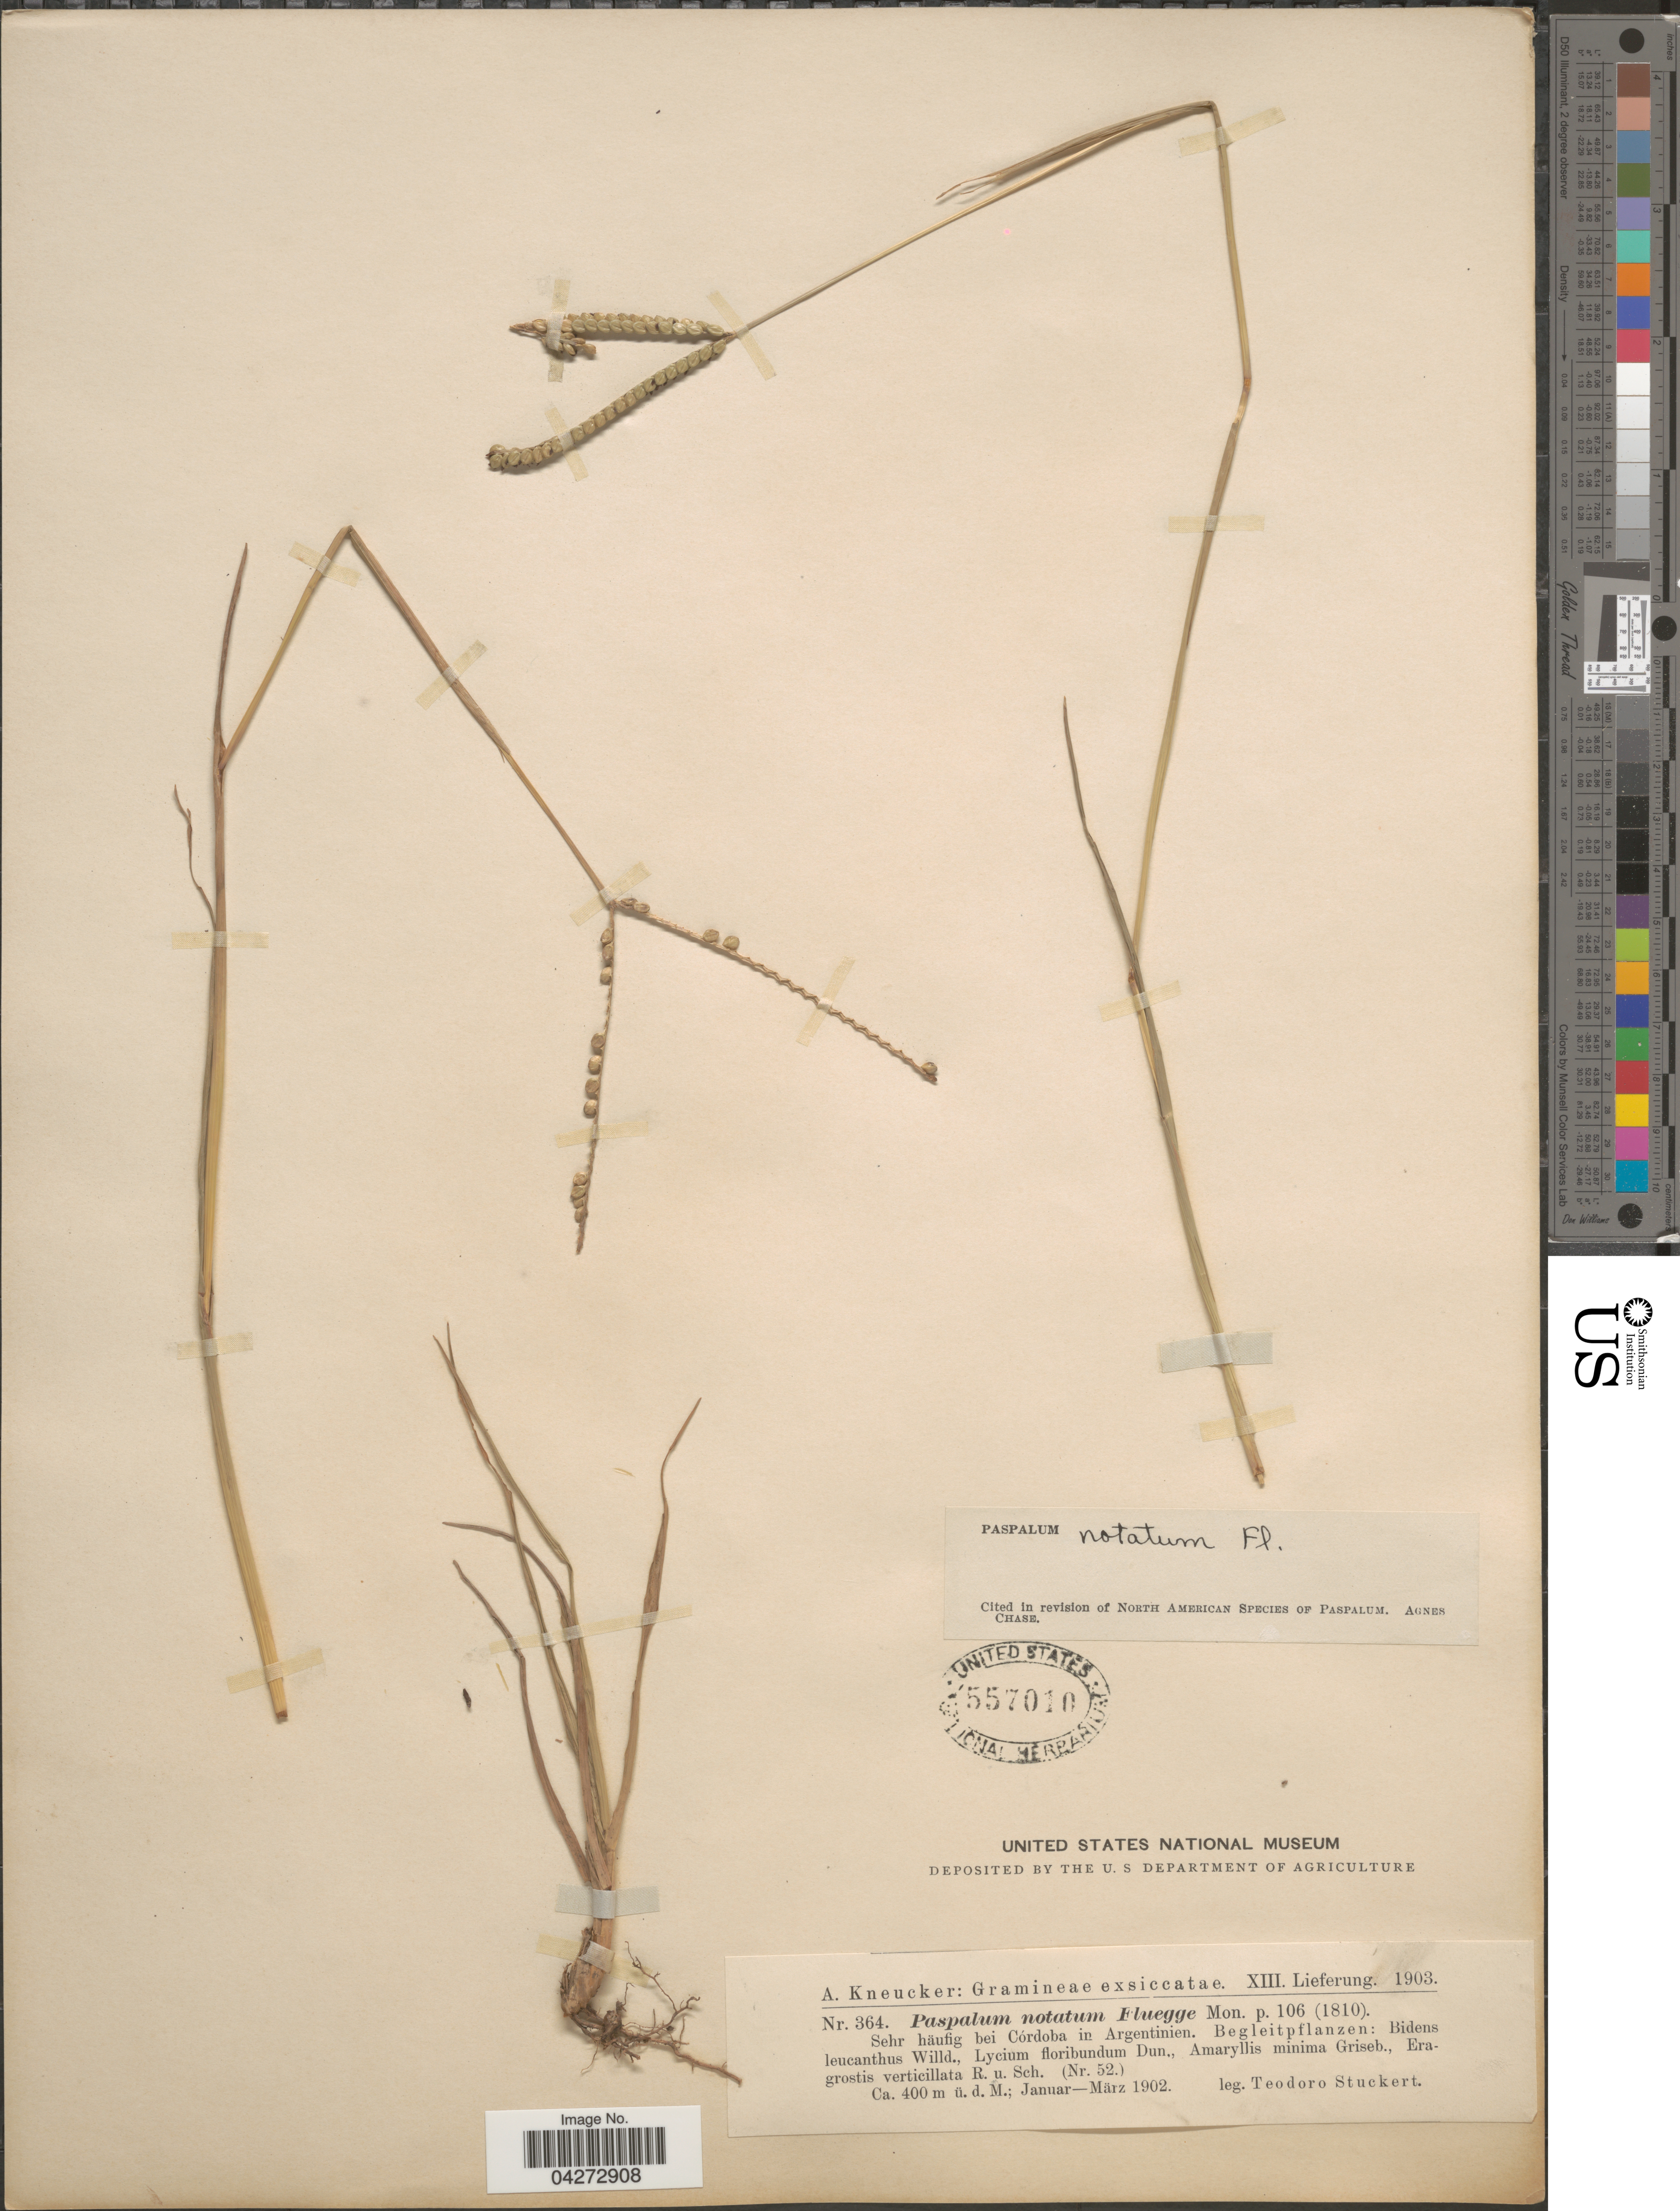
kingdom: Plantae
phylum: Tracheophyta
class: Liliopsida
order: Poales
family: Poaceae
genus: Paspalum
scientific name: Paspalum notatum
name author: Flüggé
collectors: T. Stuckert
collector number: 364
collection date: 1902-01/1902-03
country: Argentina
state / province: Cordoba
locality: Sehr häufig bei Córdoba in Argentinien.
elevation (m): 400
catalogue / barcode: US 557010